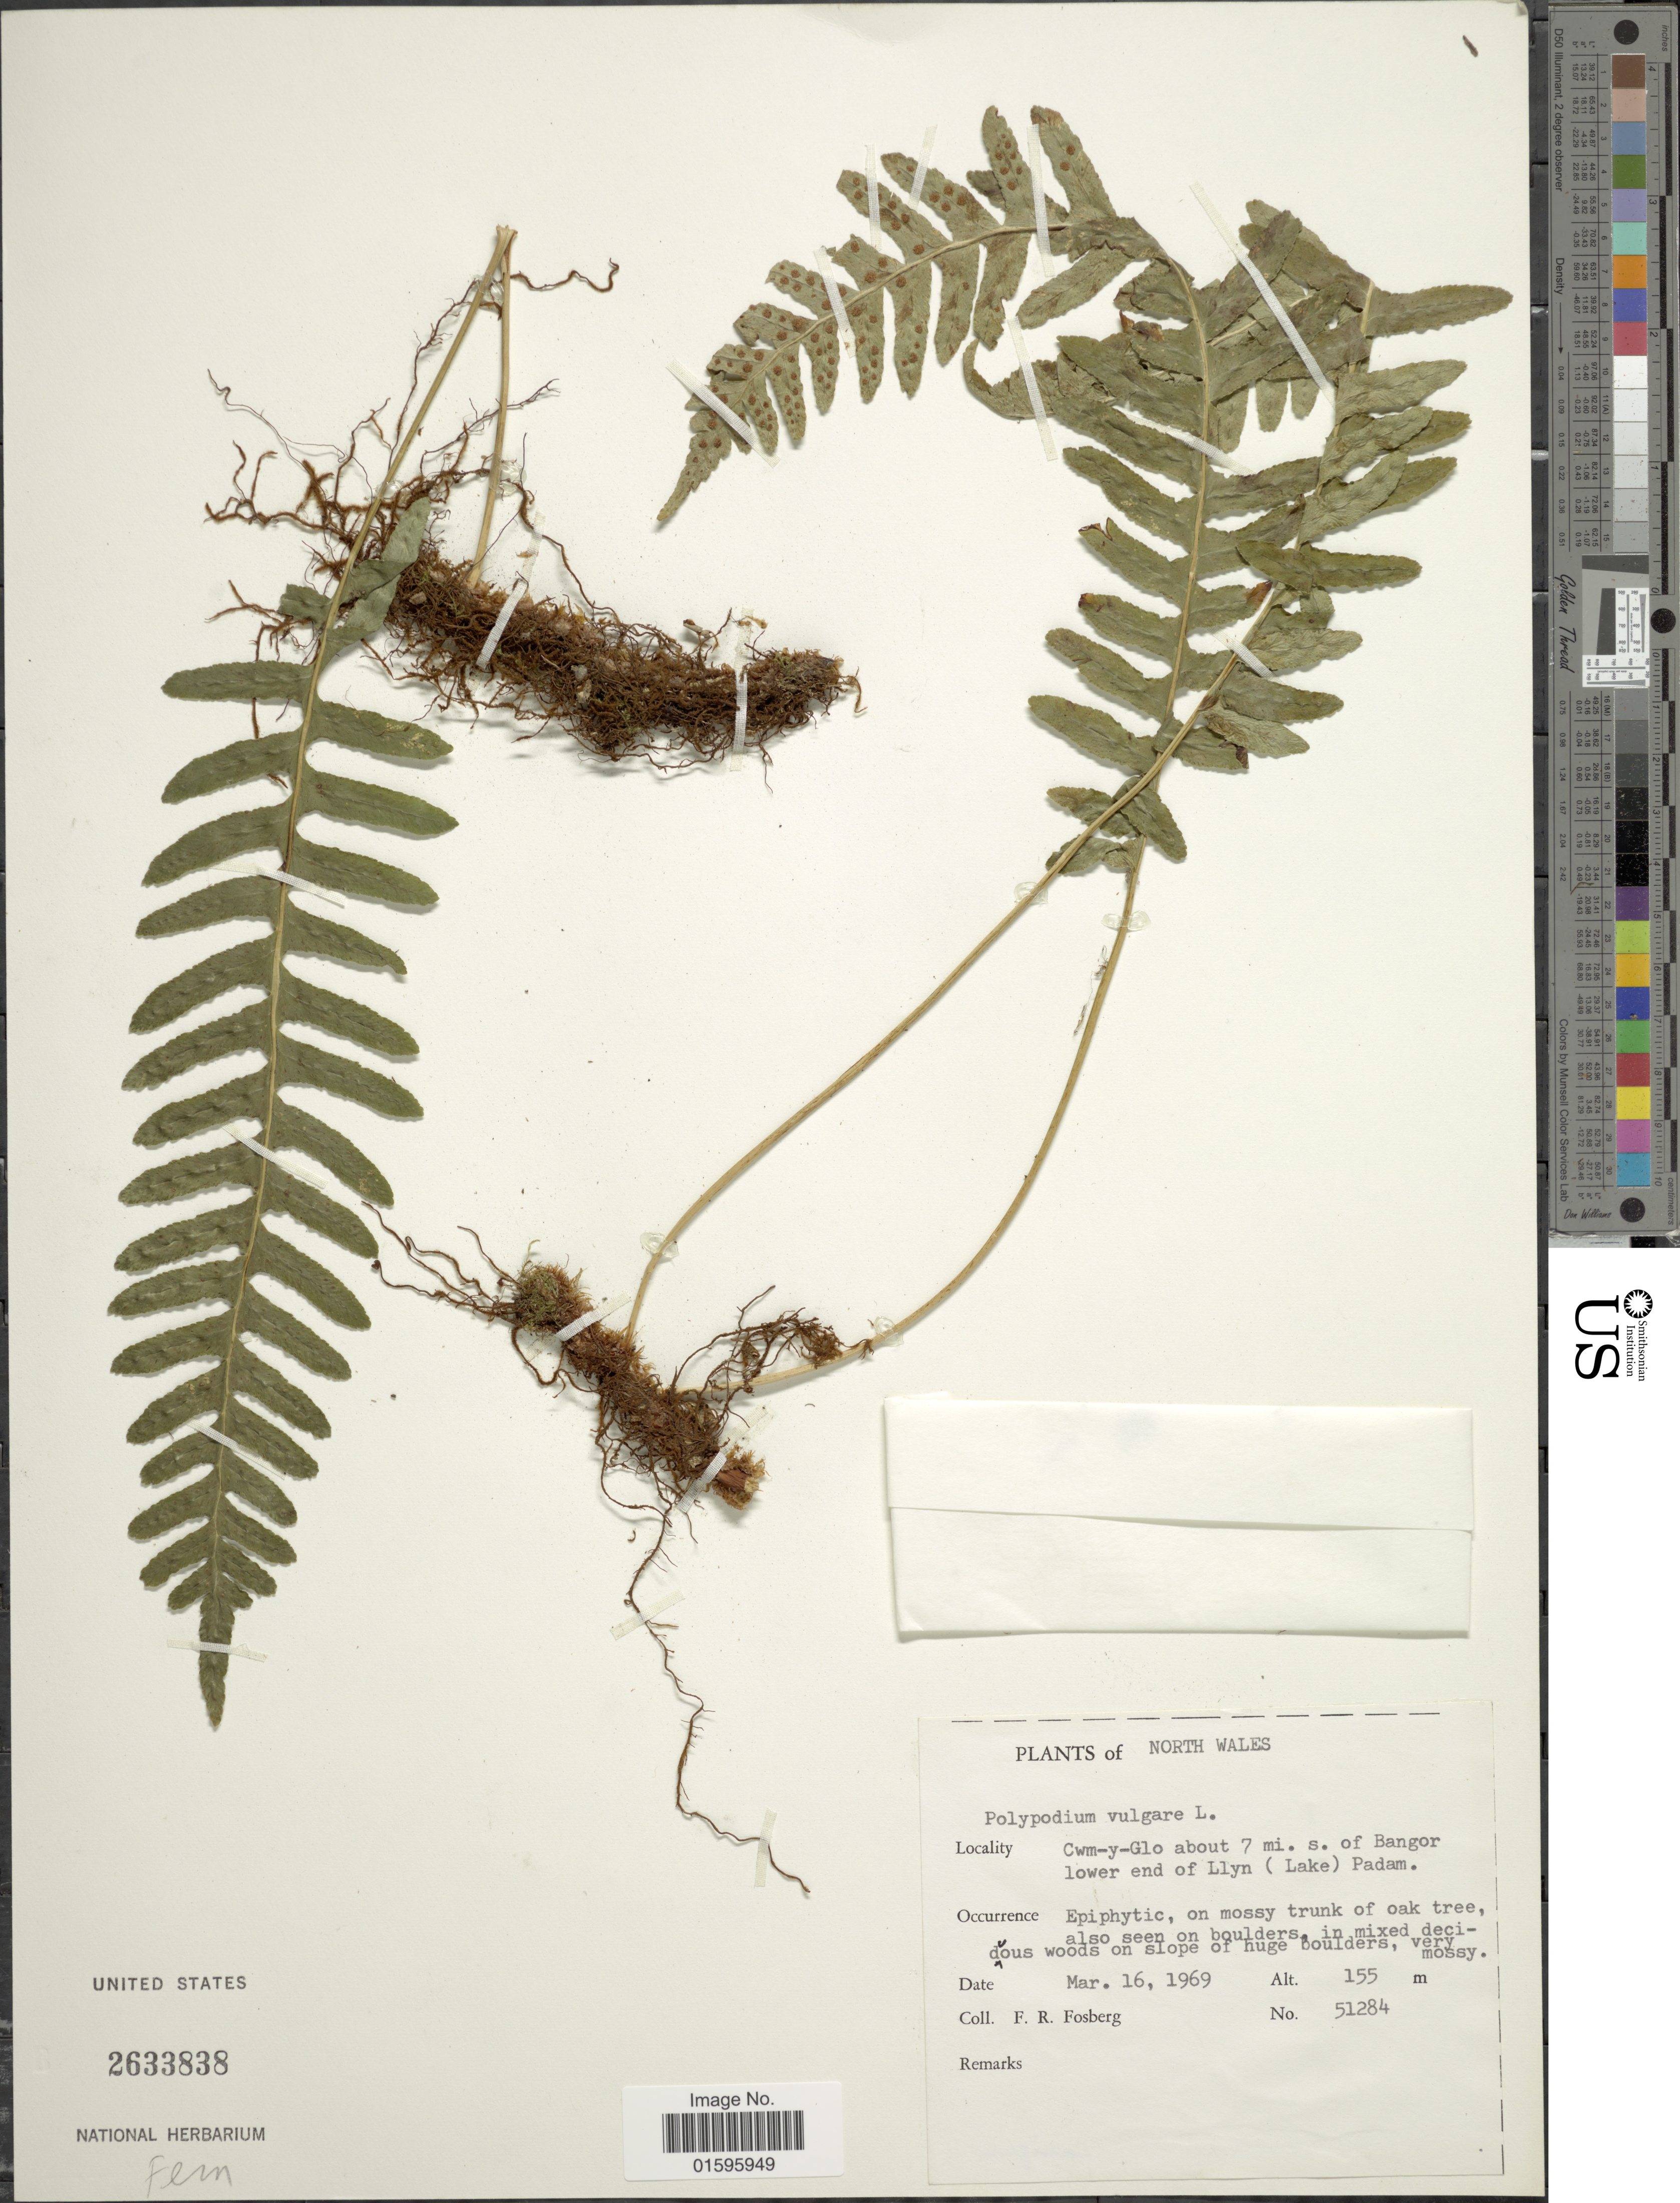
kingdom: Plantae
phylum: Tracheophyta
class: Polypodiopsida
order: Polypodiales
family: Polypodiaceae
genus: Polypodium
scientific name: Polypodium vulgare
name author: L.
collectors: F. R. Fosberg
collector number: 51284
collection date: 1969-03-16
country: United Kingdom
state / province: Wales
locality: North Wales, Cwm-y-Glo about 7 mi. s. of Bangor lower end of Llyn (Lake) Padam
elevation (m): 155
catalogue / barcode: US 2633838